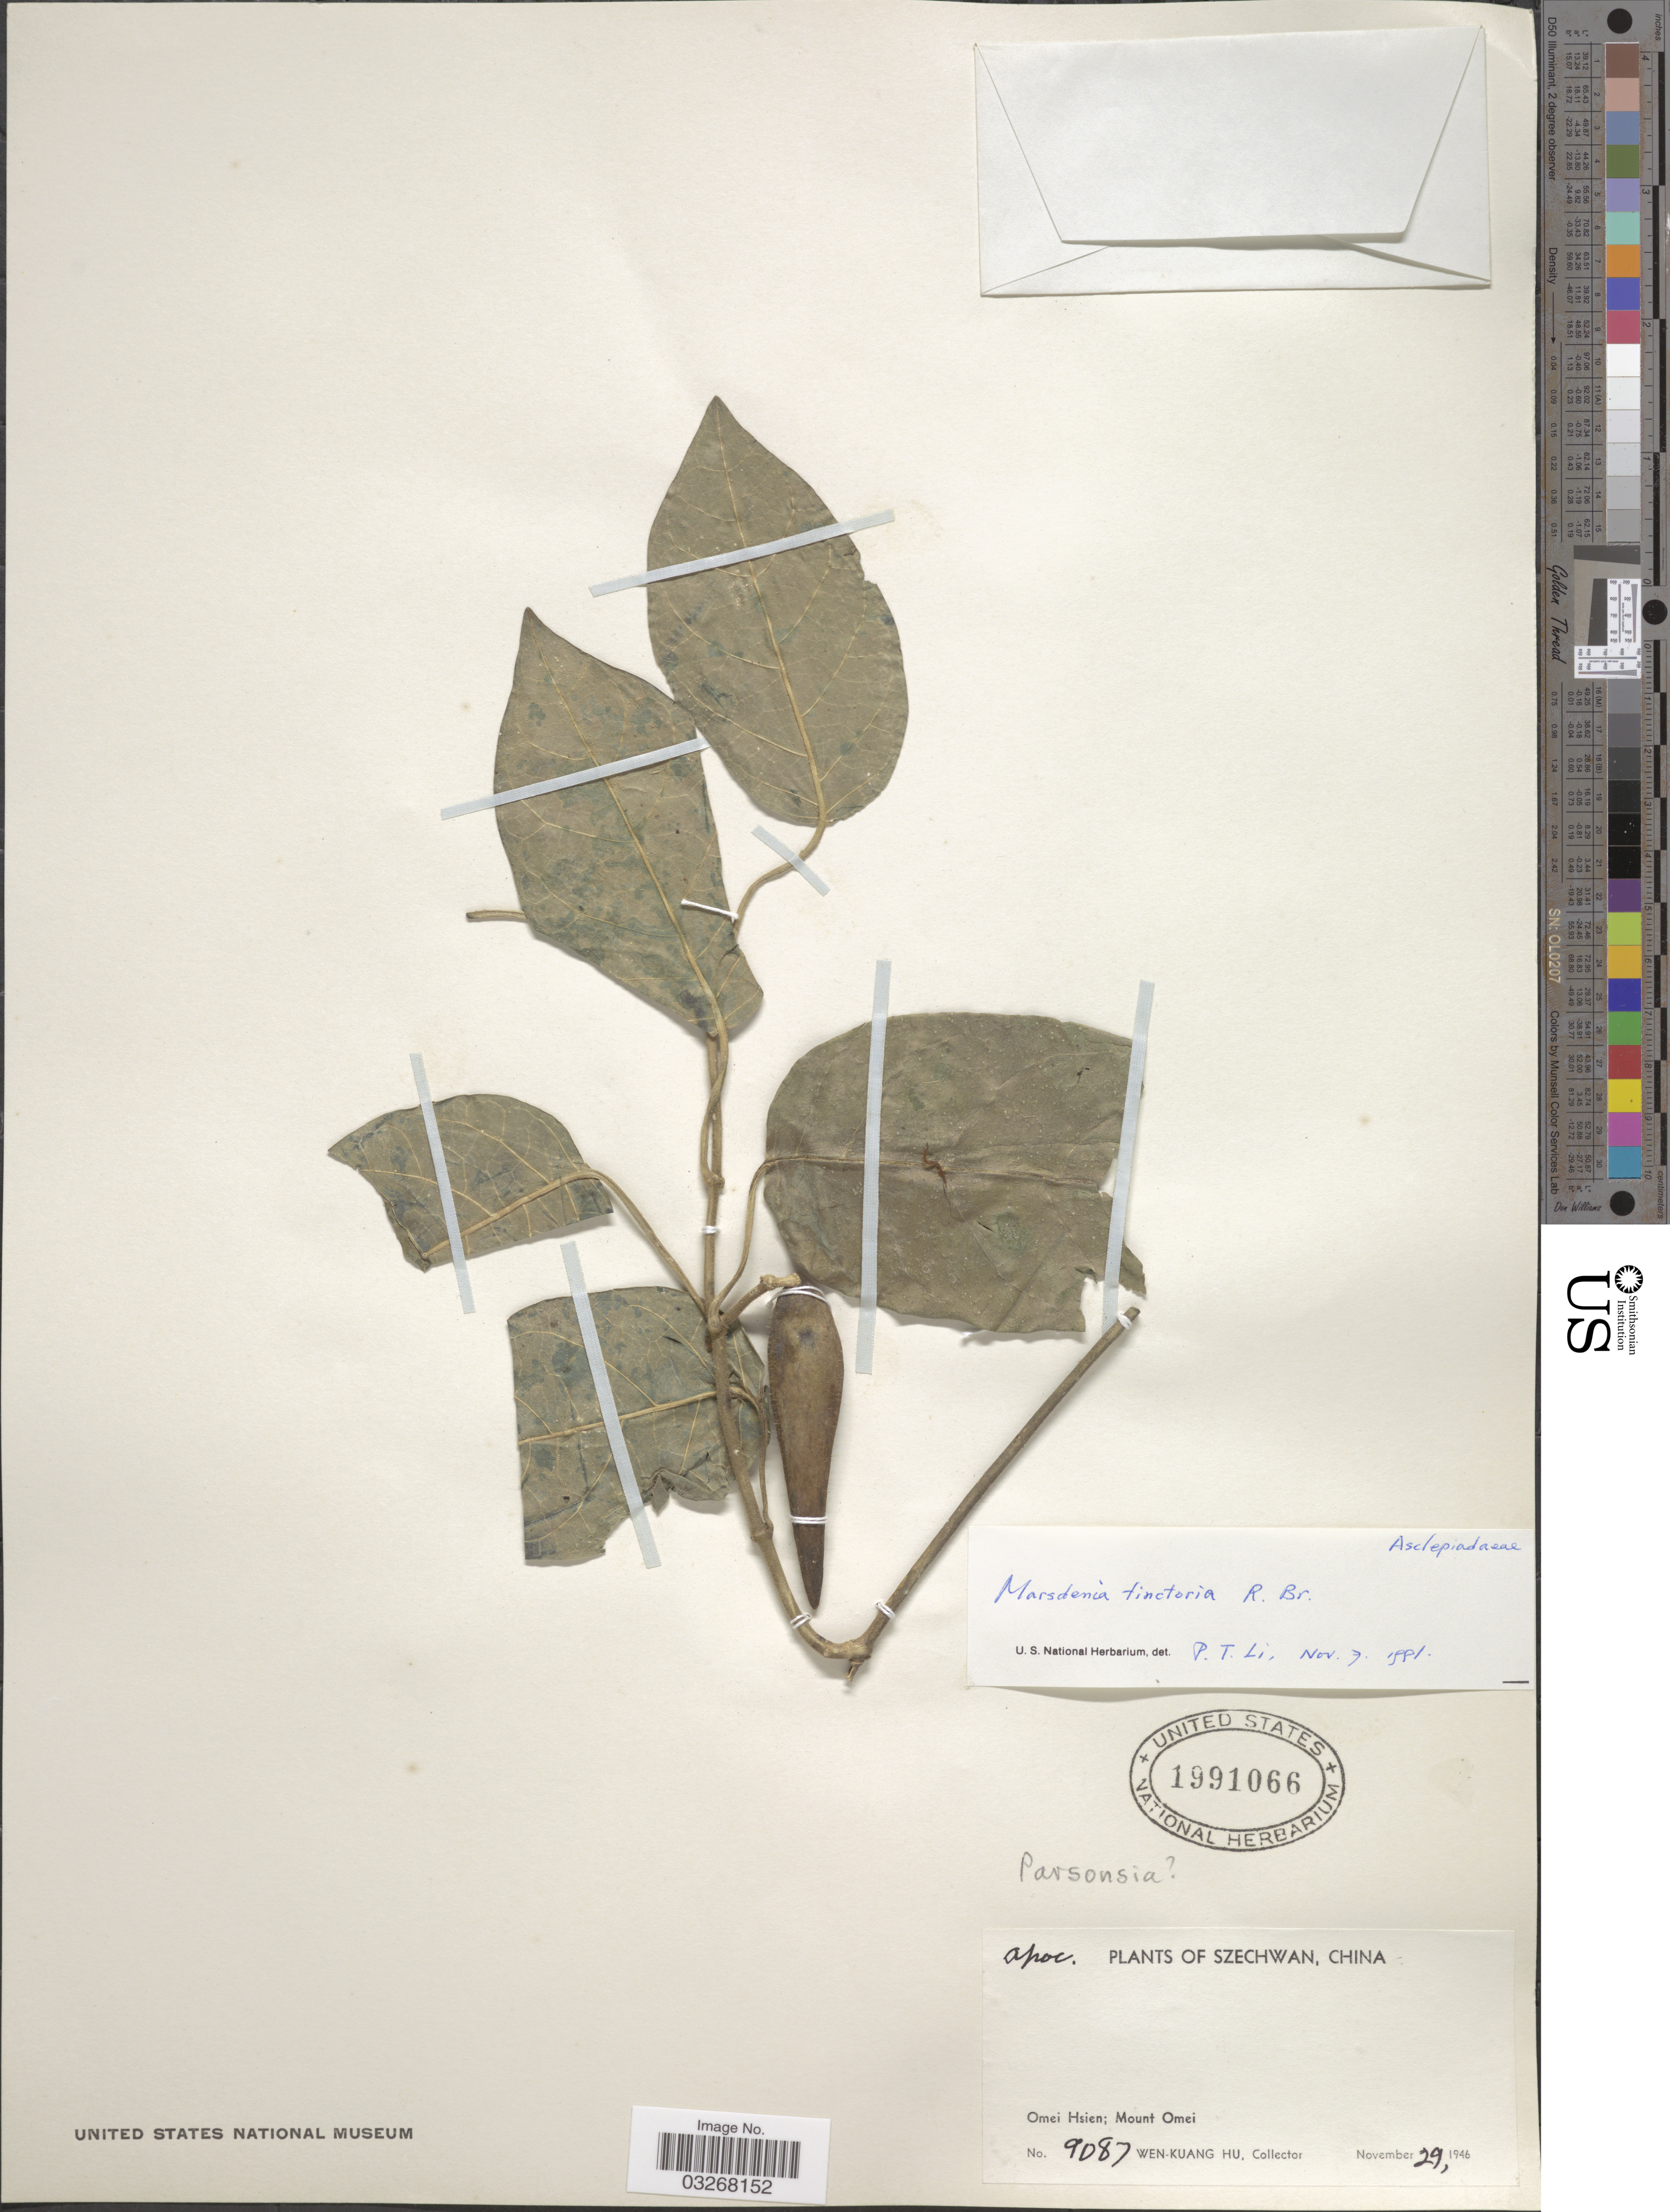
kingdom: Plantae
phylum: Tracheophyta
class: Magnoliopsida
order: Gentianales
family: Apocynaceae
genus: Marsdenia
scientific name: Marsdenia tinctoria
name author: (Roxb.) R. Br.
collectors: W. K. Hu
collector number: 9087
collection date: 1946-11-29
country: China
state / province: Sichuan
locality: Omei Hsien; Mount Omei.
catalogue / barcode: US 1991066